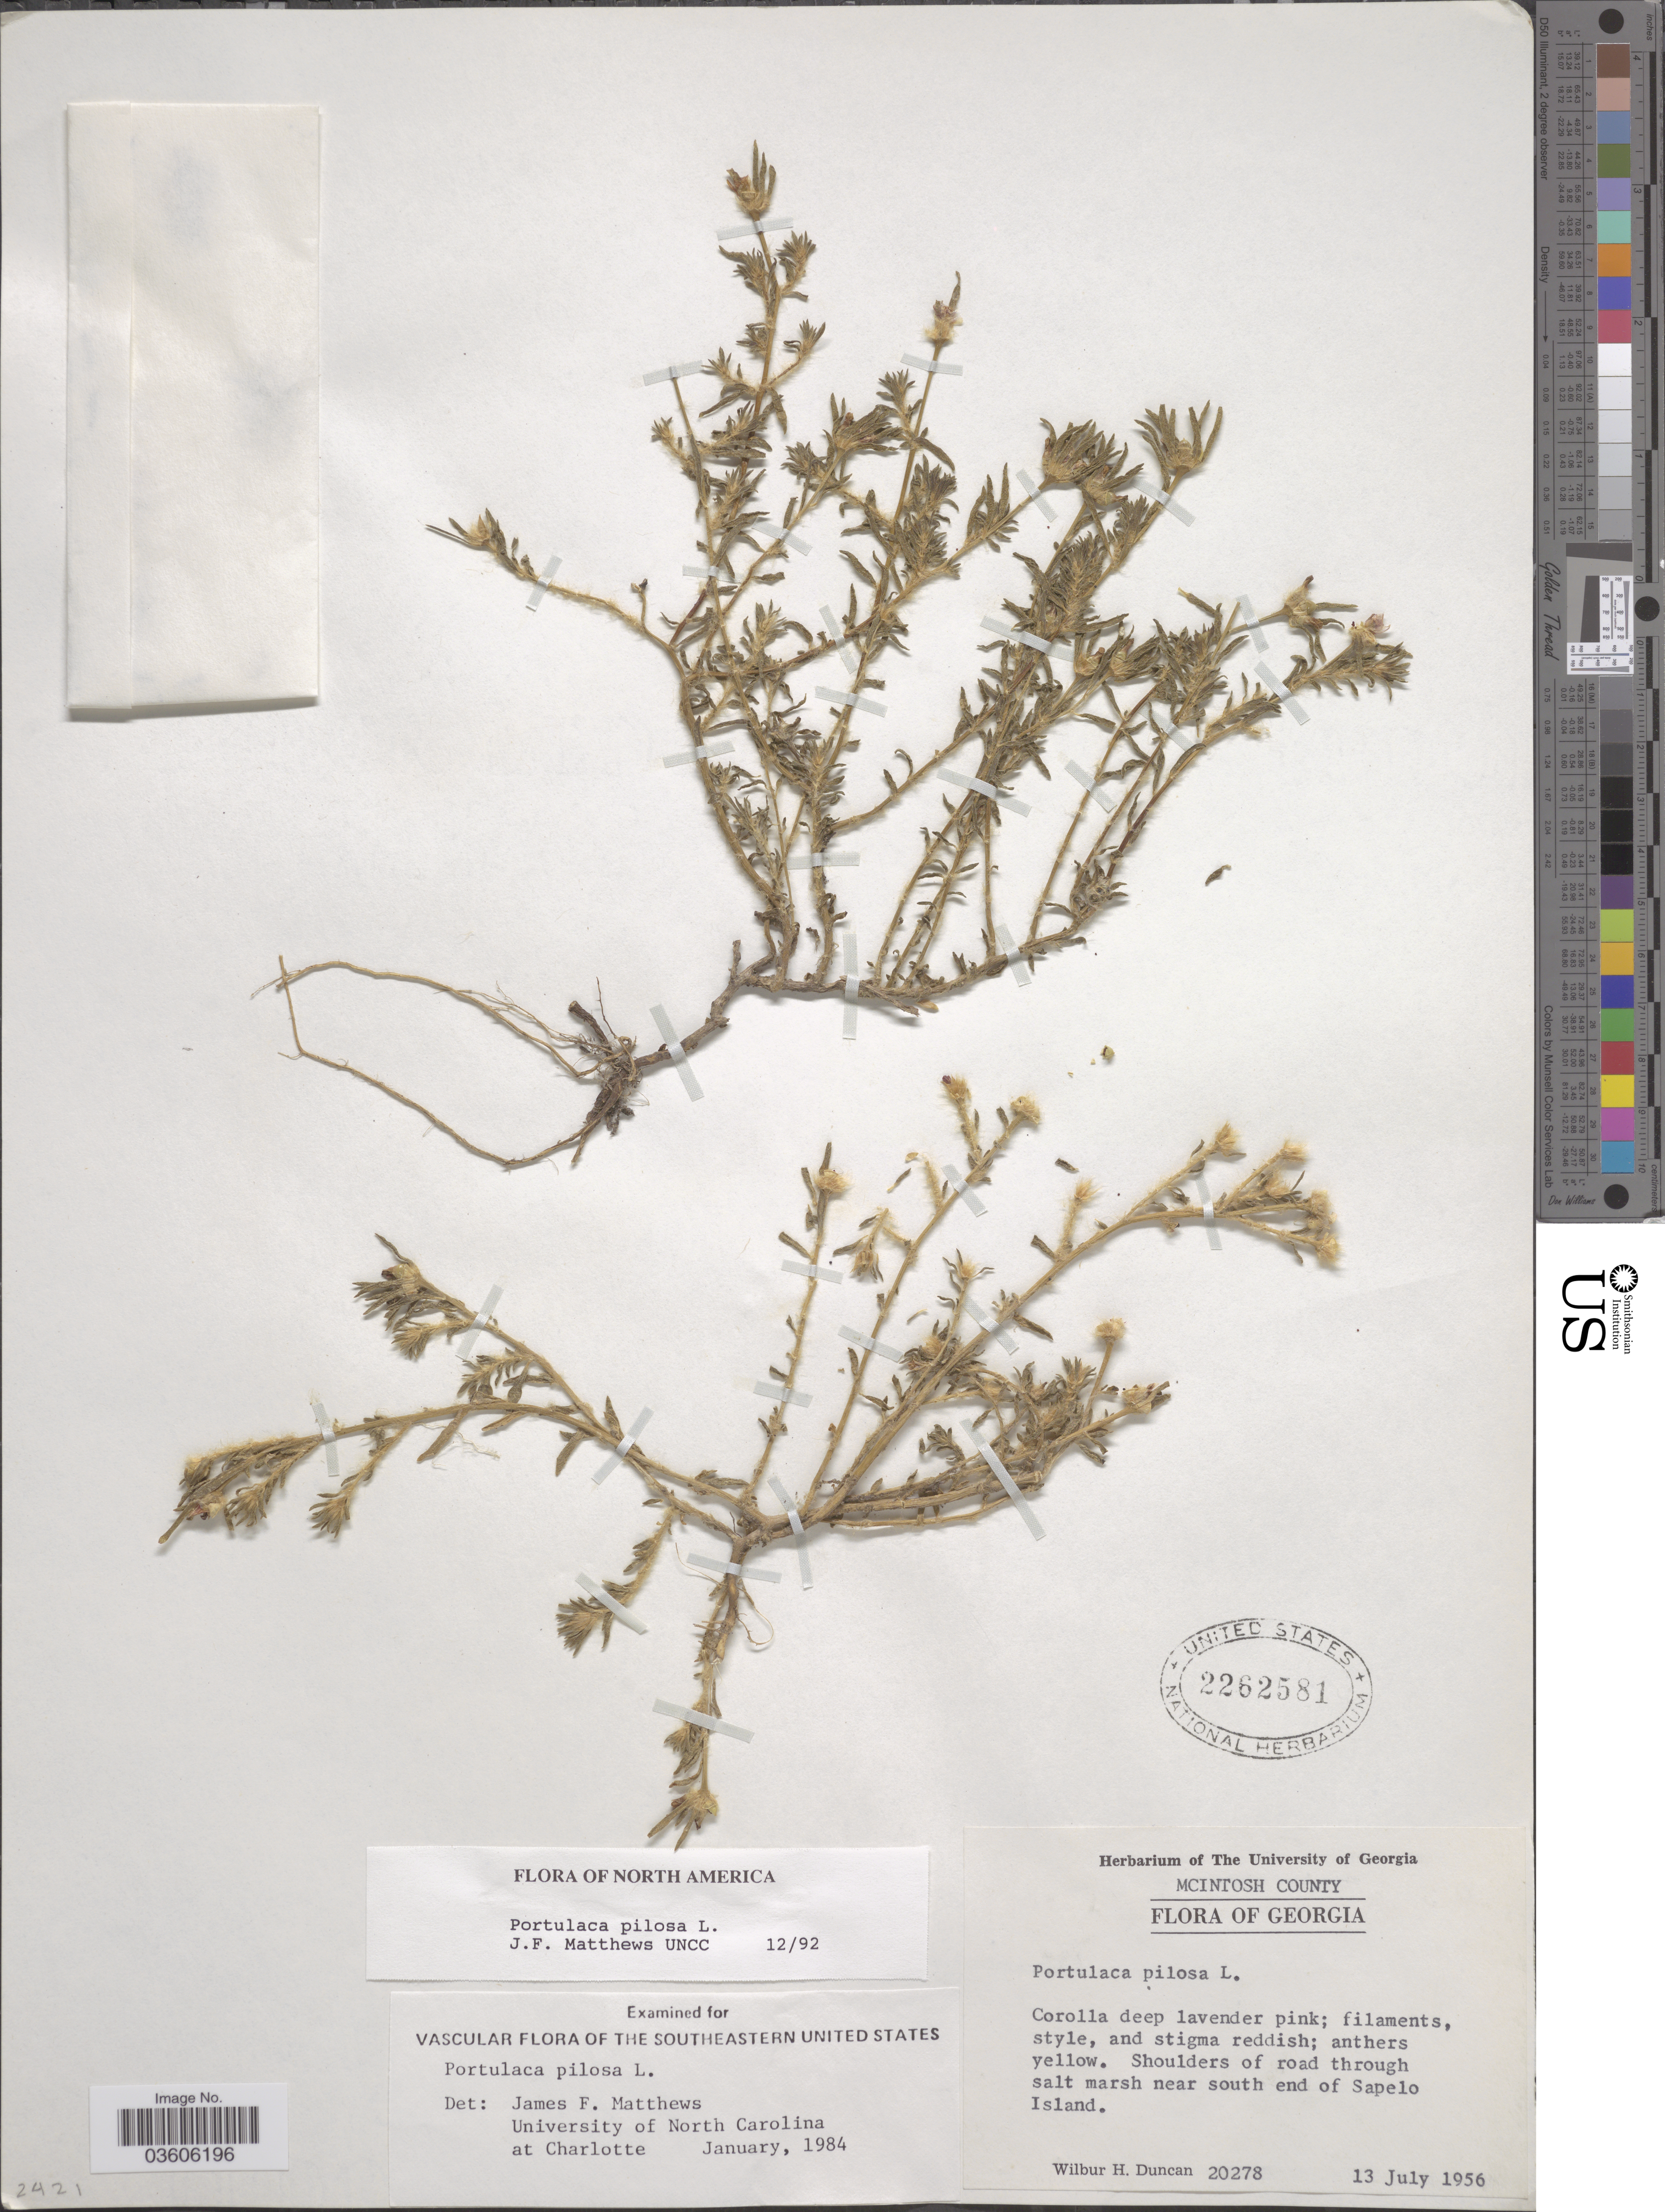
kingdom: Plantae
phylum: Tracheophyta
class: Magnoliopsida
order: Caryophyllales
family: Portulacaceae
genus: Portulaca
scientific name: Portulaca pilosa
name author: L.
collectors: W. H. Duncan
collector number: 20278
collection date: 1956-07-13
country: United States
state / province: Georgia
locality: McIntosh County. Near south end of Sapelo Island.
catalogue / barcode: US 2262581